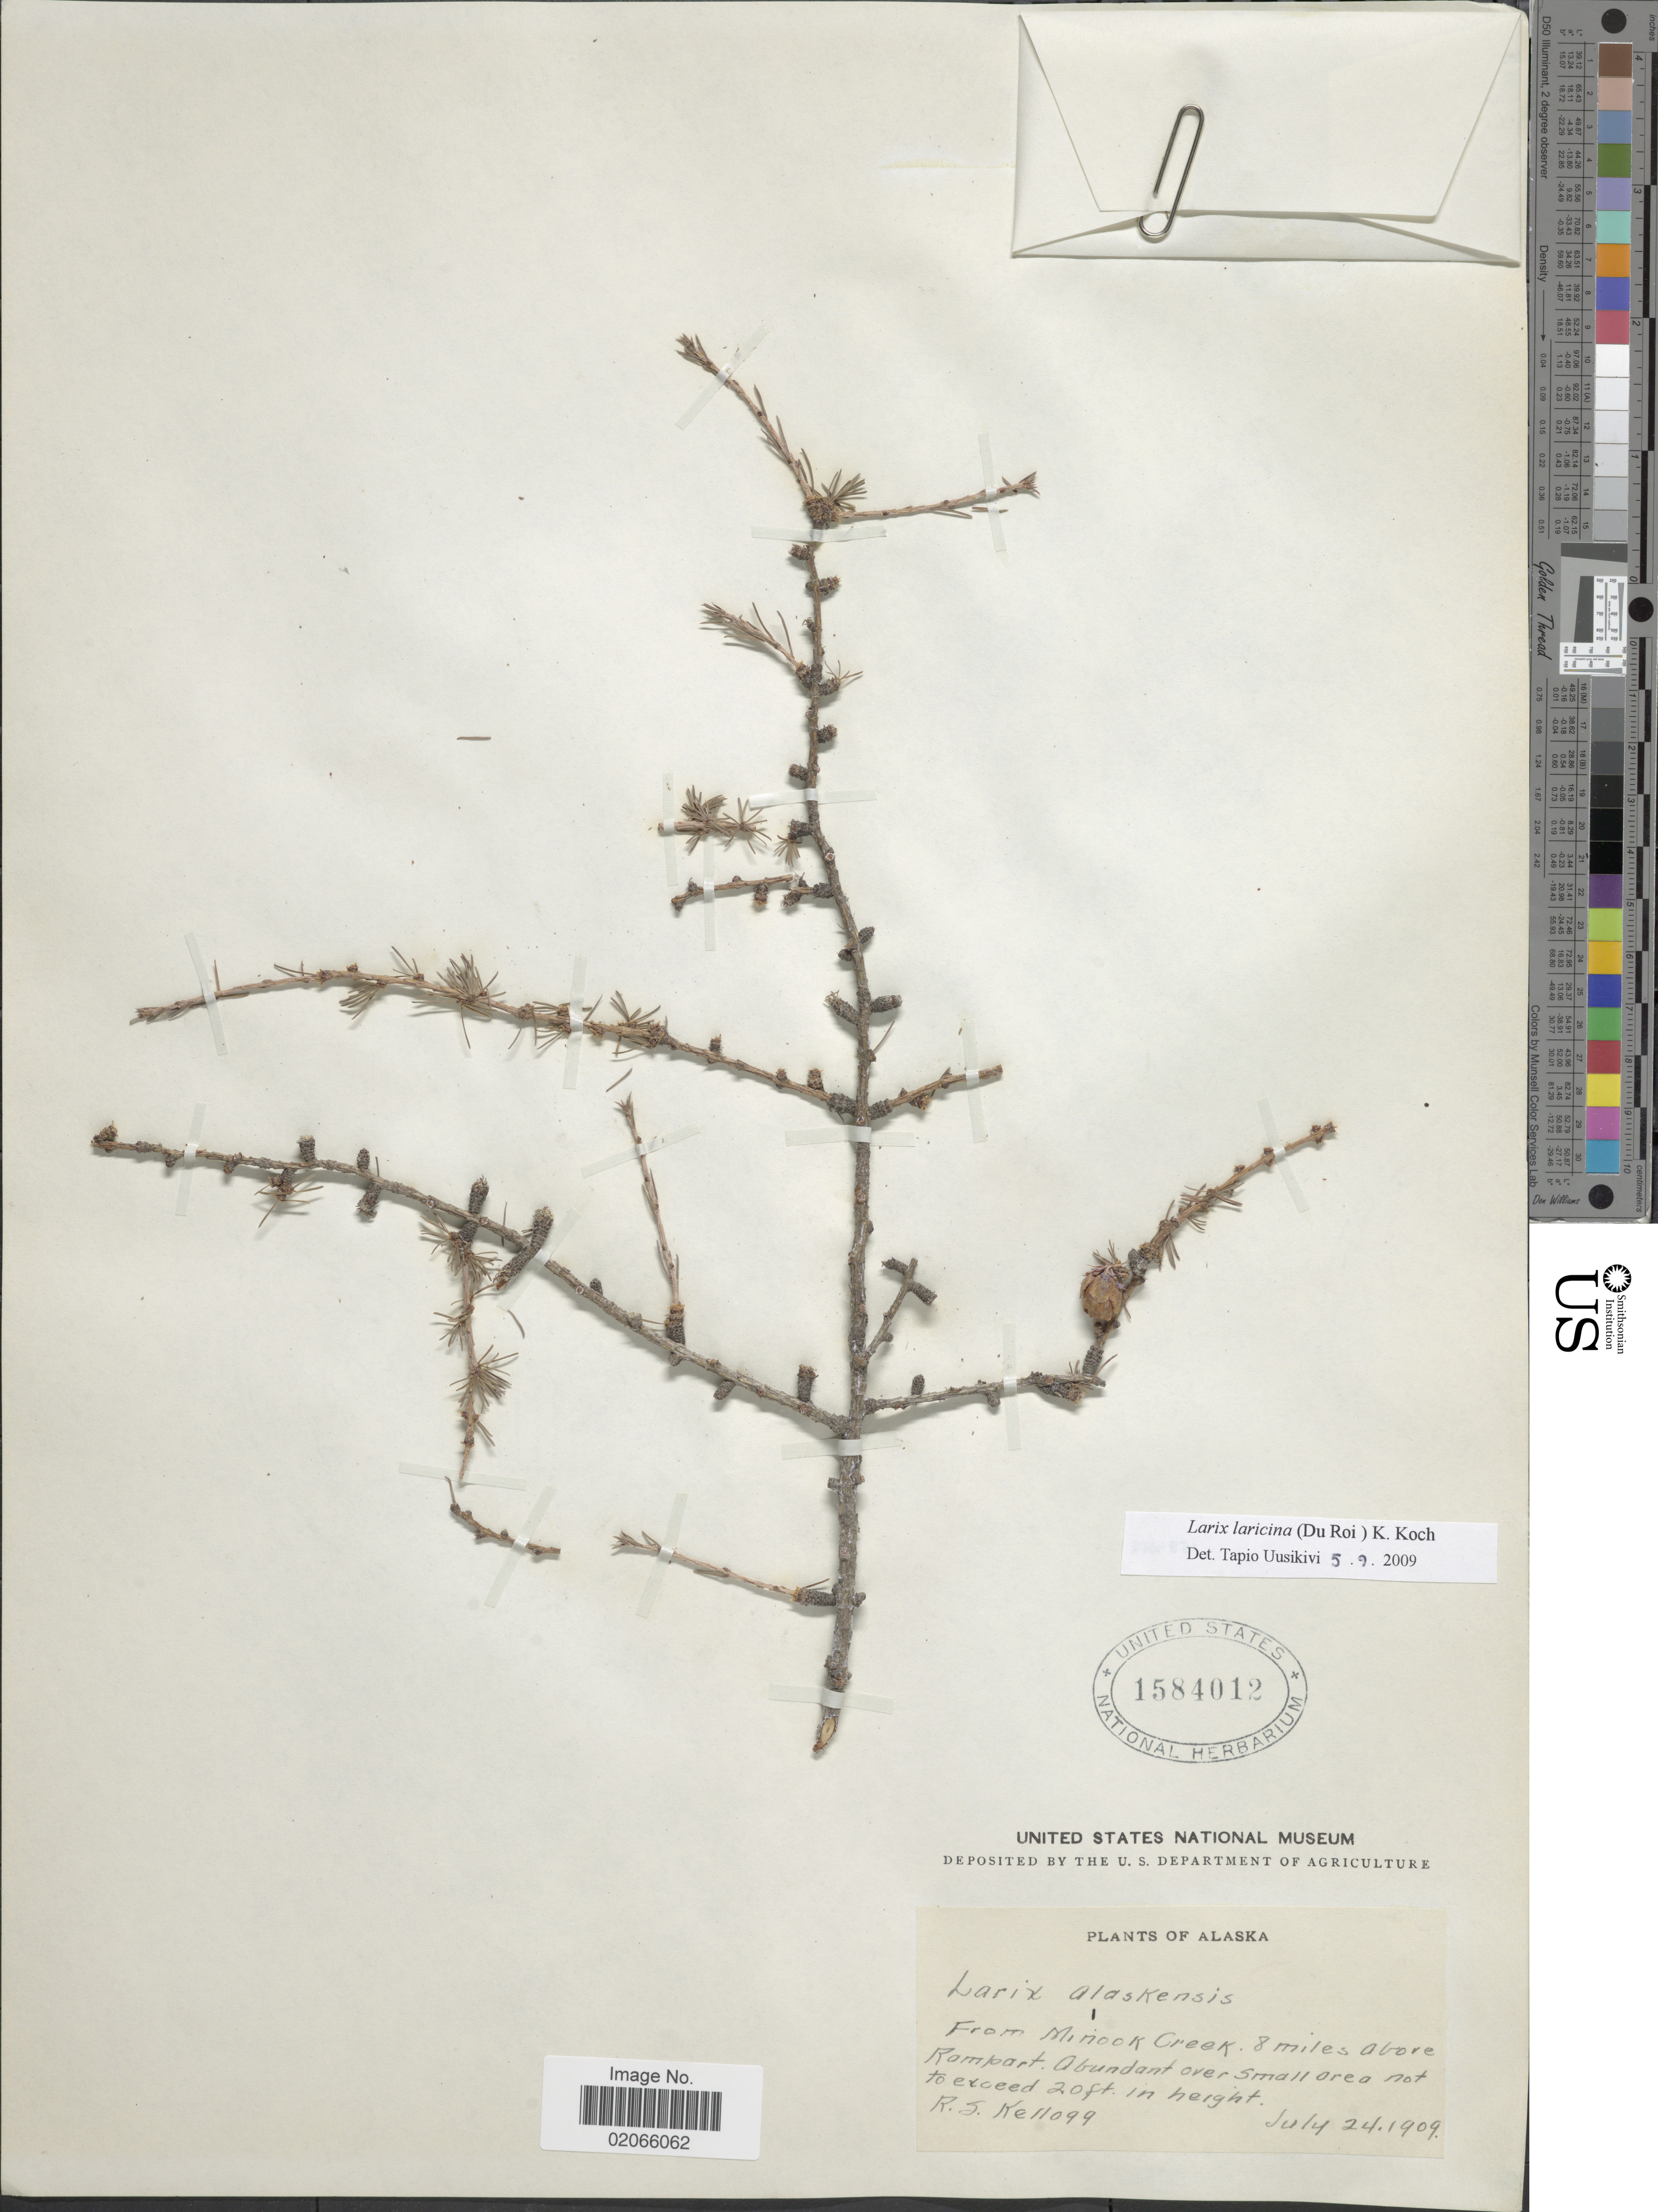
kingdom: Plantae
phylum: Tracheophyta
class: Pinopsida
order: Pinales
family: Pinaceae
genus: Larix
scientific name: Larix laricina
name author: (Du Roi) K. Koch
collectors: R. Kellogg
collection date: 1909-07-24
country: United States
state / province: Alaska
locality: Alaska. From Minock Creek, 8 milles above Rompart.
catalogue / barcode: US 1584012